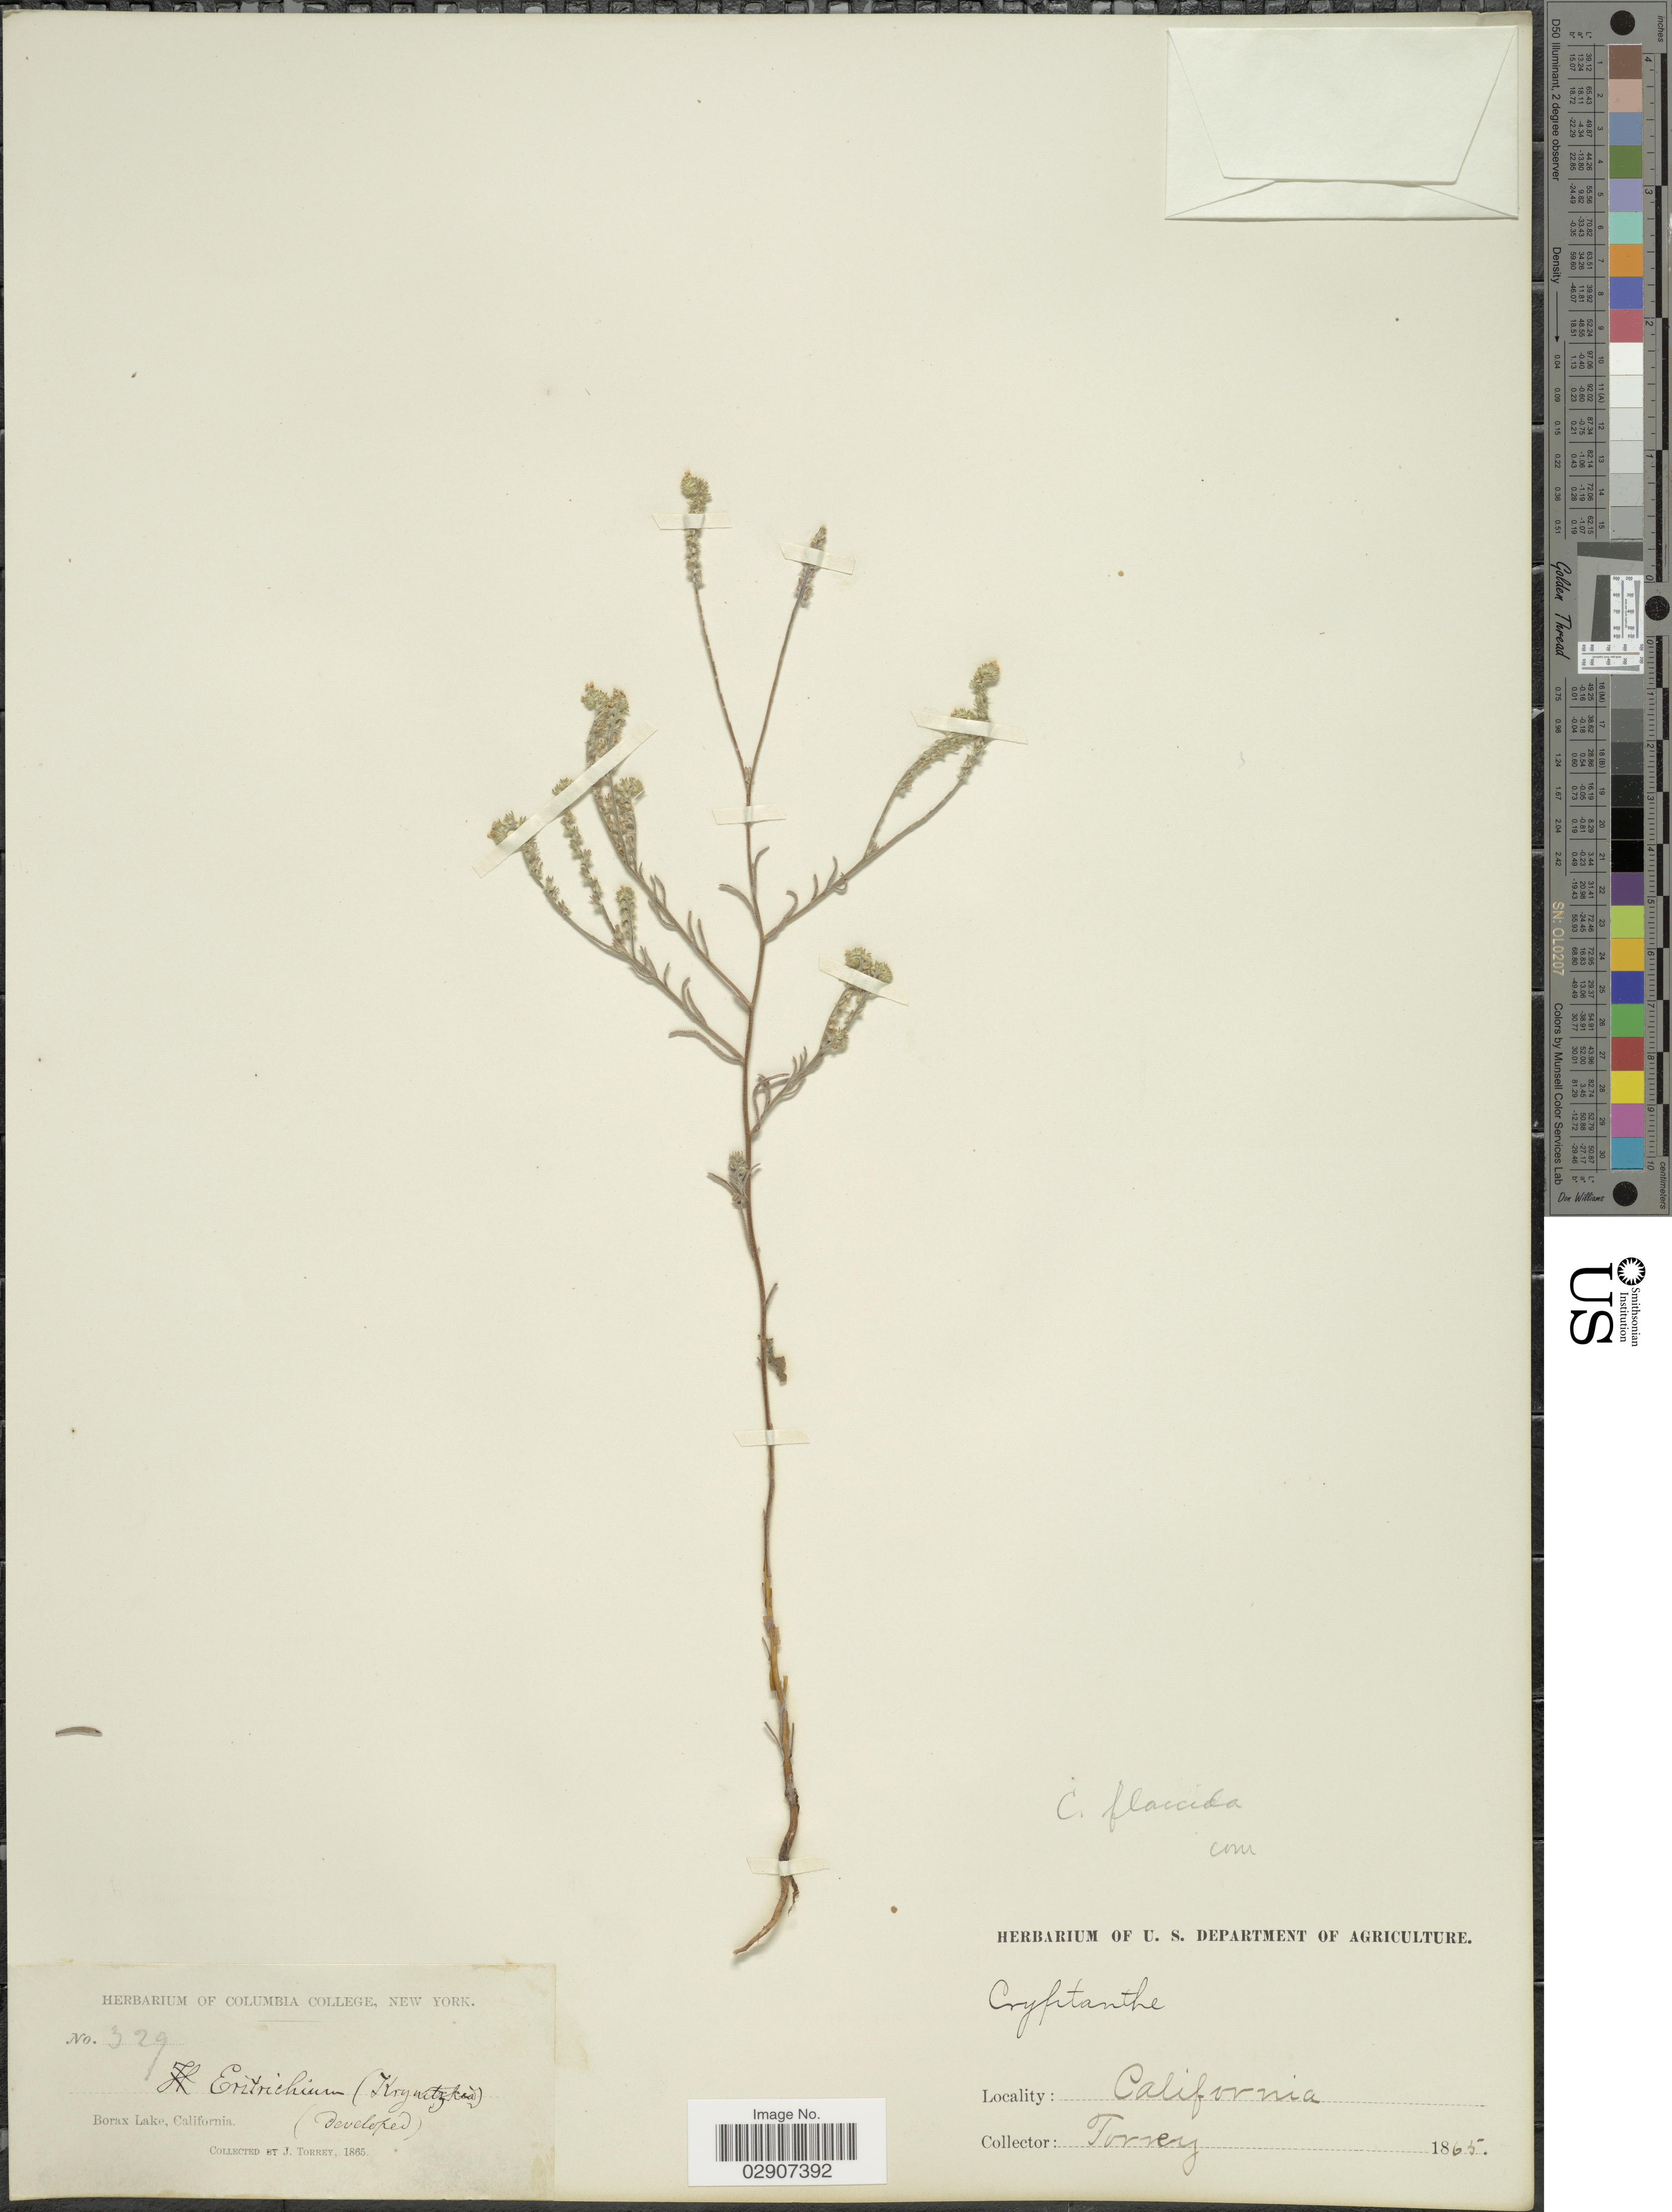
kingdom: Plantae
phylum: Tracheophyta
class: Magnoliopsida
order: Boraginales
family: Boraginaceae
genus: Cryptantha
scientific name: Cryptantha flaccida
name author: (Douglas ex Lehm.) Greene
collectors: J. Torrey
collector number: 329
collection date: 1865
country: United States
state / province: California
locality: Borax Lake.